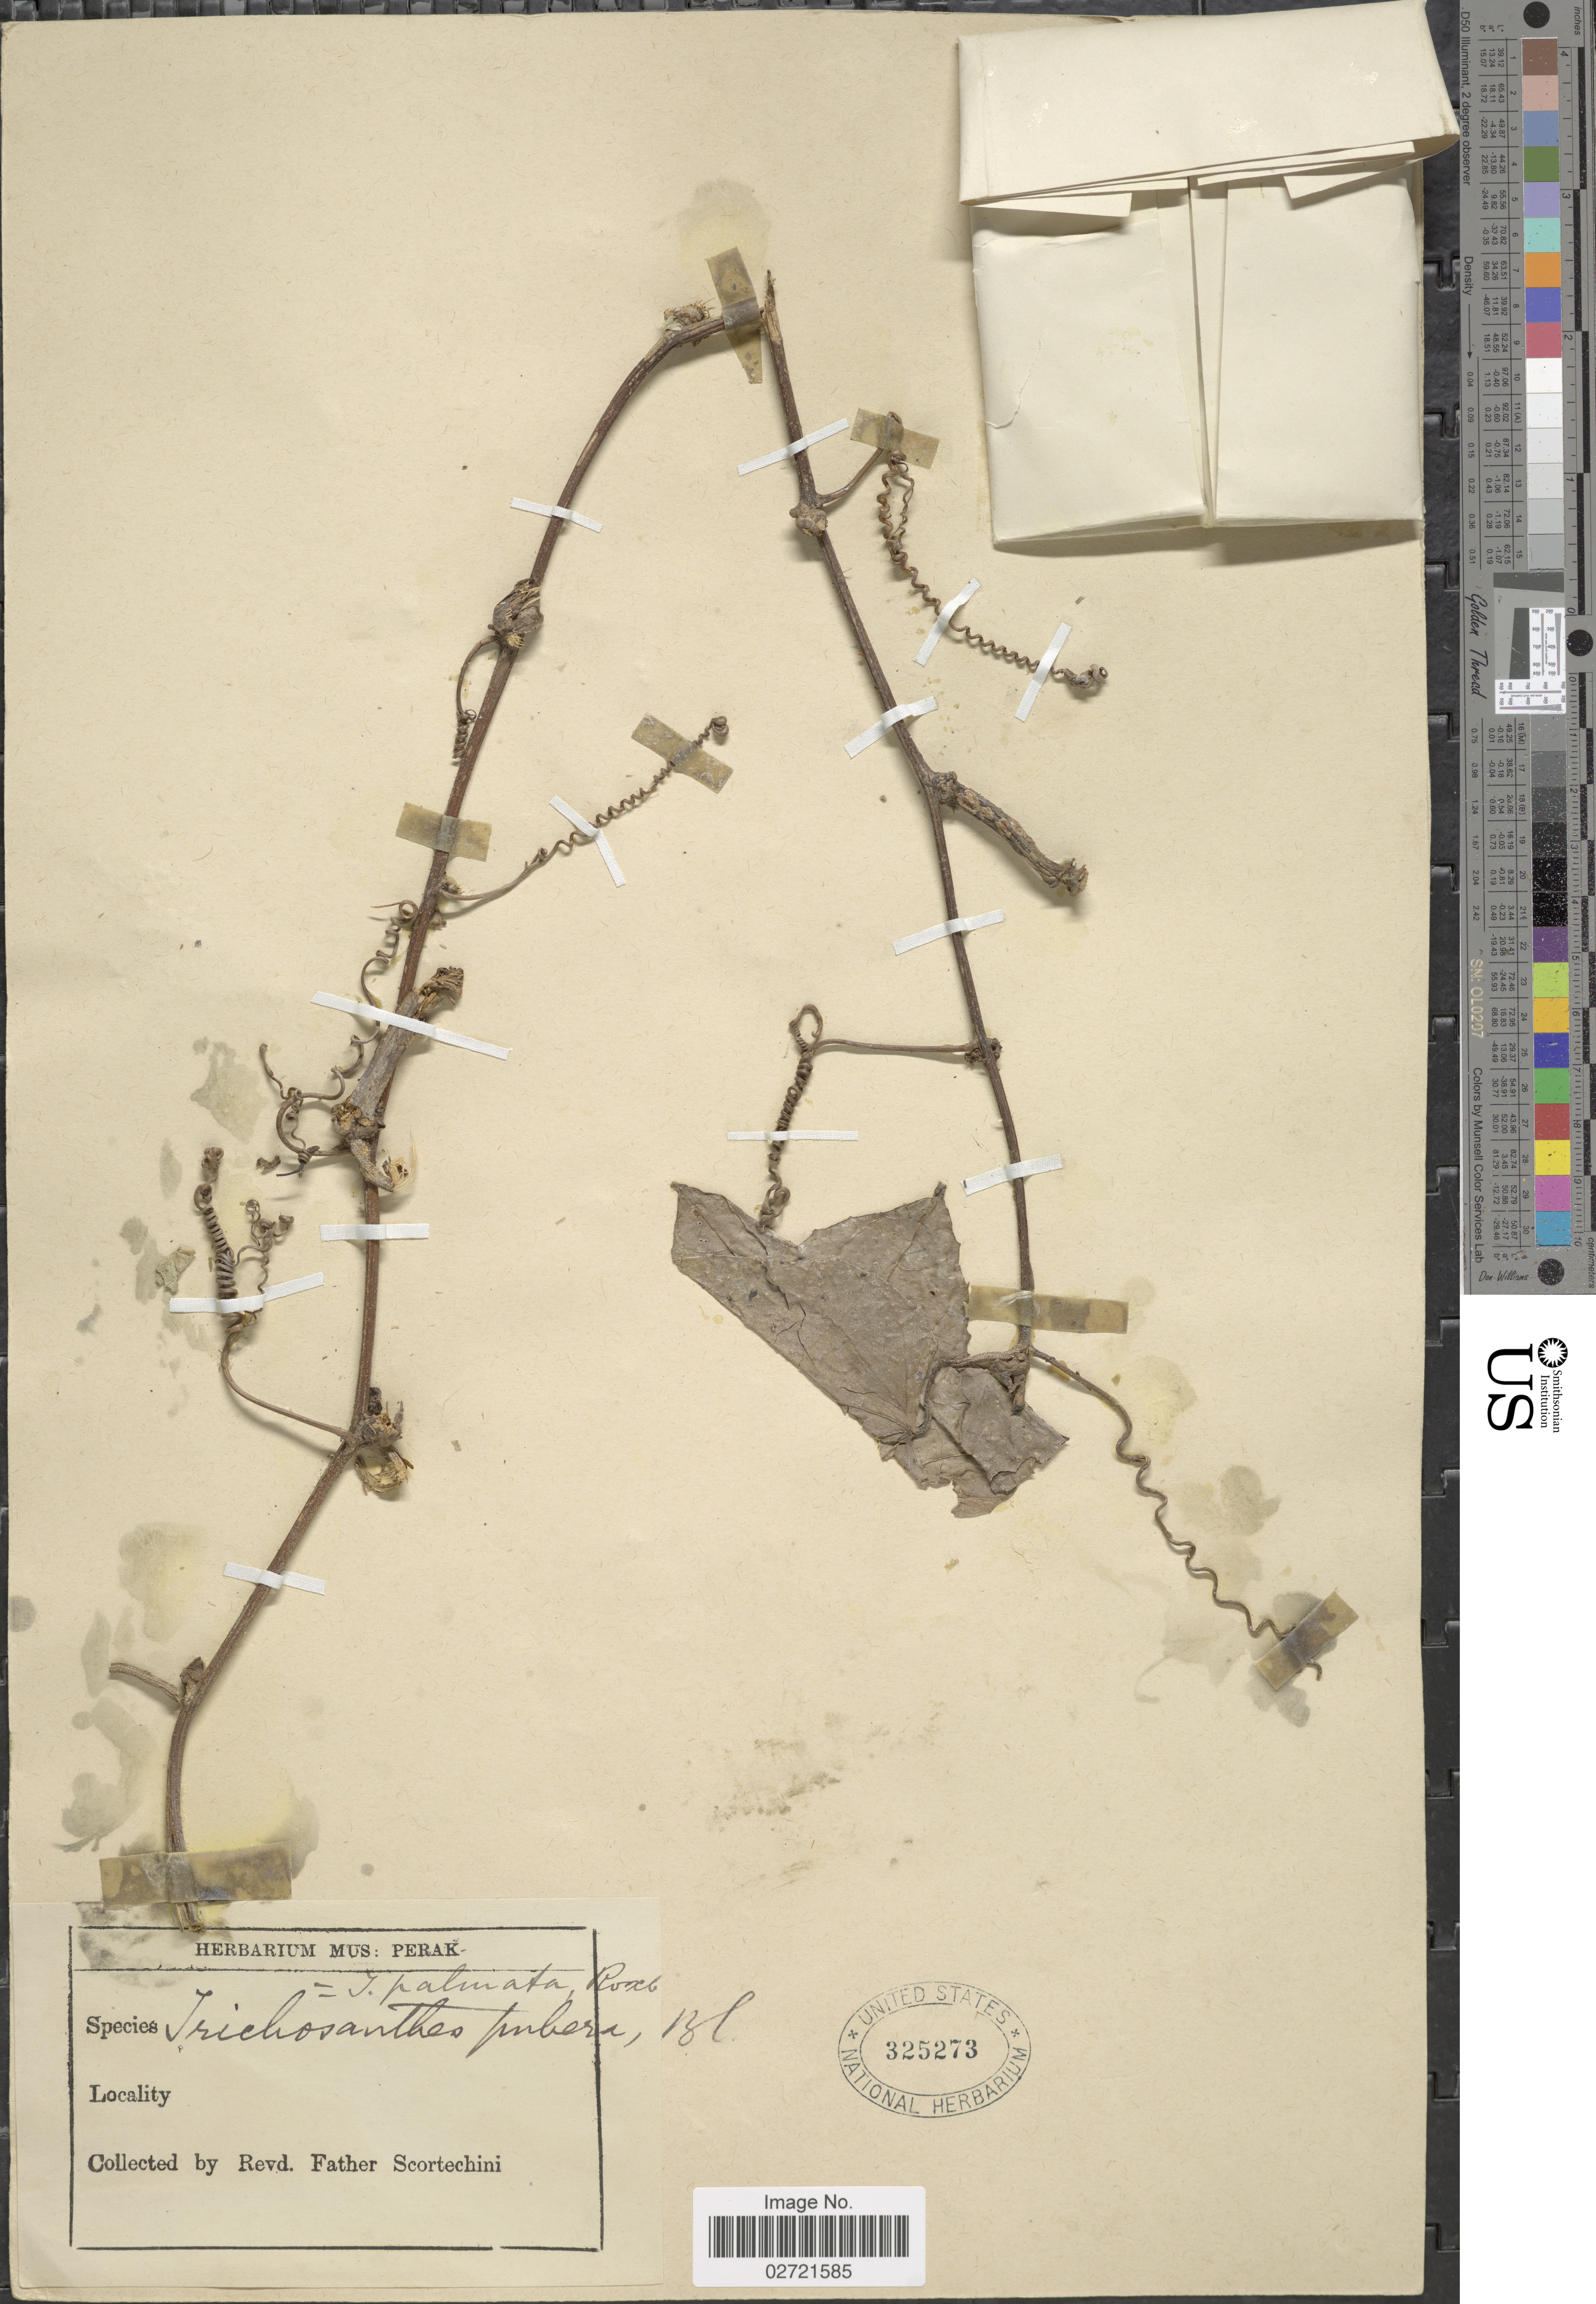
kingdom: Plantae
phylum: Tracheophyta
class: Magnoliopsida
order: Cucurbitales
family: Cucurbitaceae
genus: Trichosanthes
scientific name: Trichosanthes palmata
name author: L.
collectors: Fr. Scortechini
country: Malaysia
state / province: Perak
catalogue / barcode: US 325273